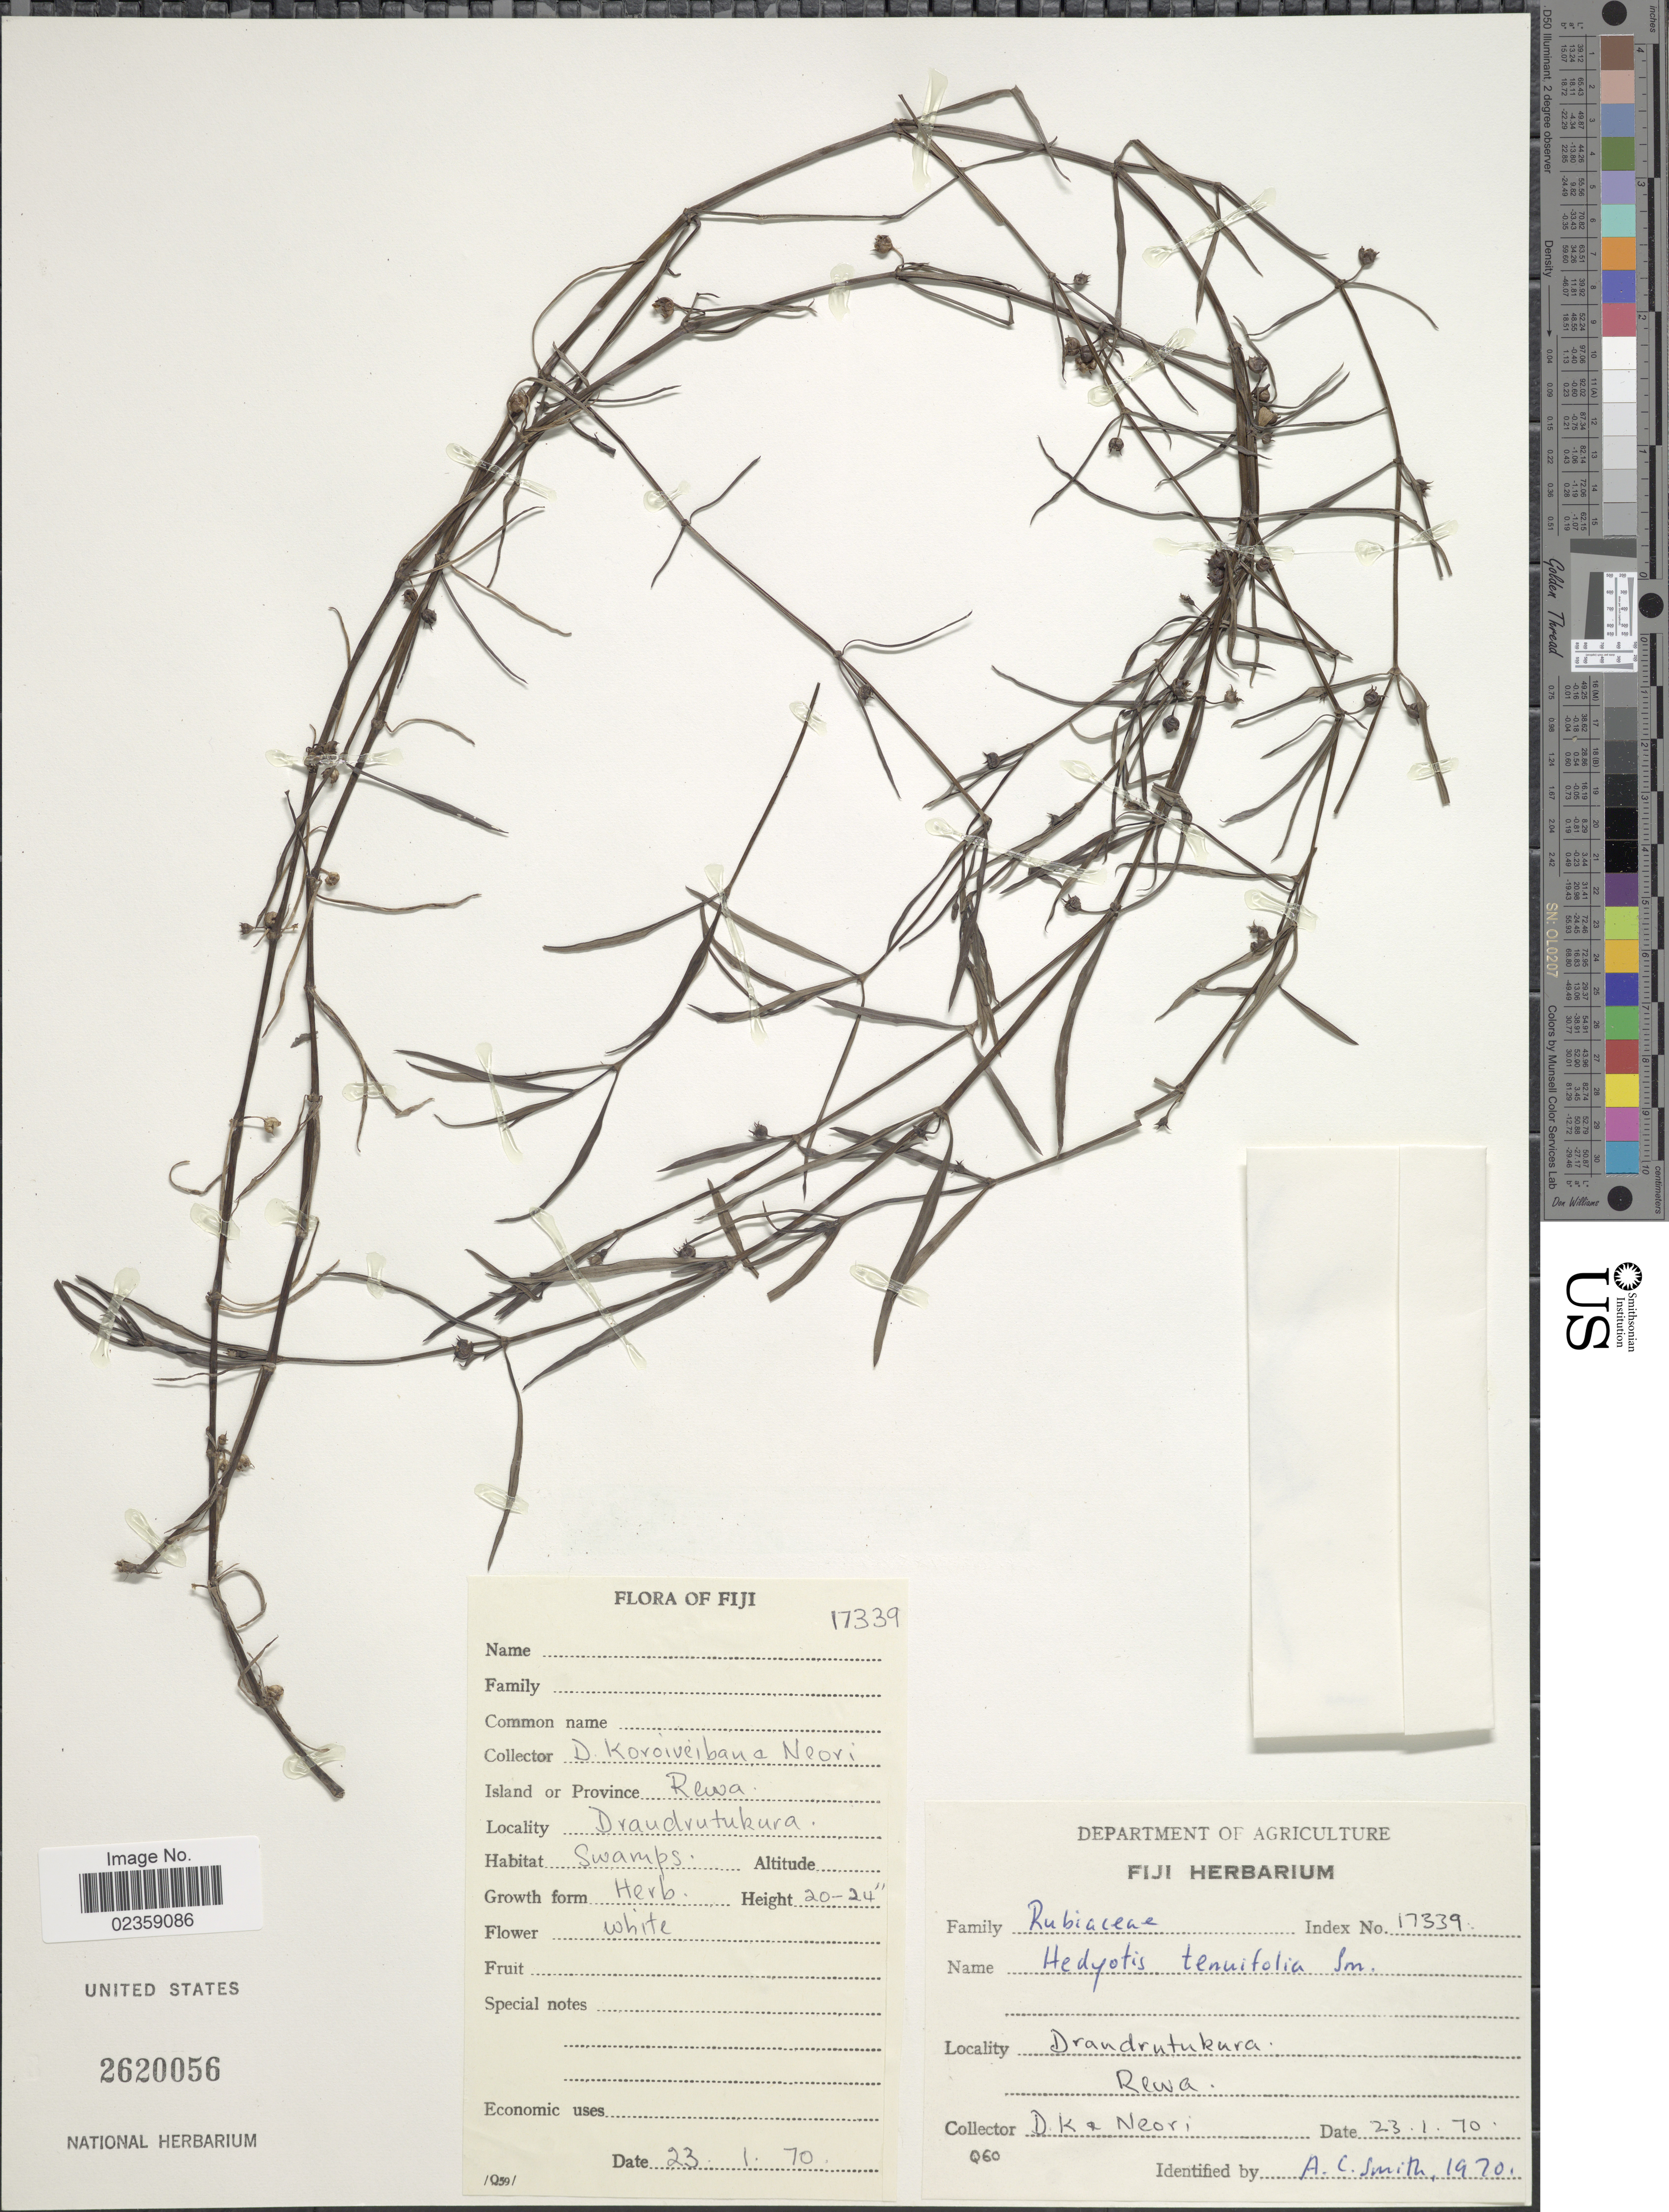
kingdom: Plantae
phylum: Tracheophyta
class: Magnoliopsida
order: Gentianales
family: Rubiaceae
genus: Oldenlandia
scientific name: Oldenlandia sp.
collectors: D. Koroiveiban & Neori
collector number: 17339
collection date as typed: Transcribed d/m/y: 23/1/70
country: Fiji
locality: Island or Province Rewa. Draudrutukura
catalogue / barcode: US 2620056